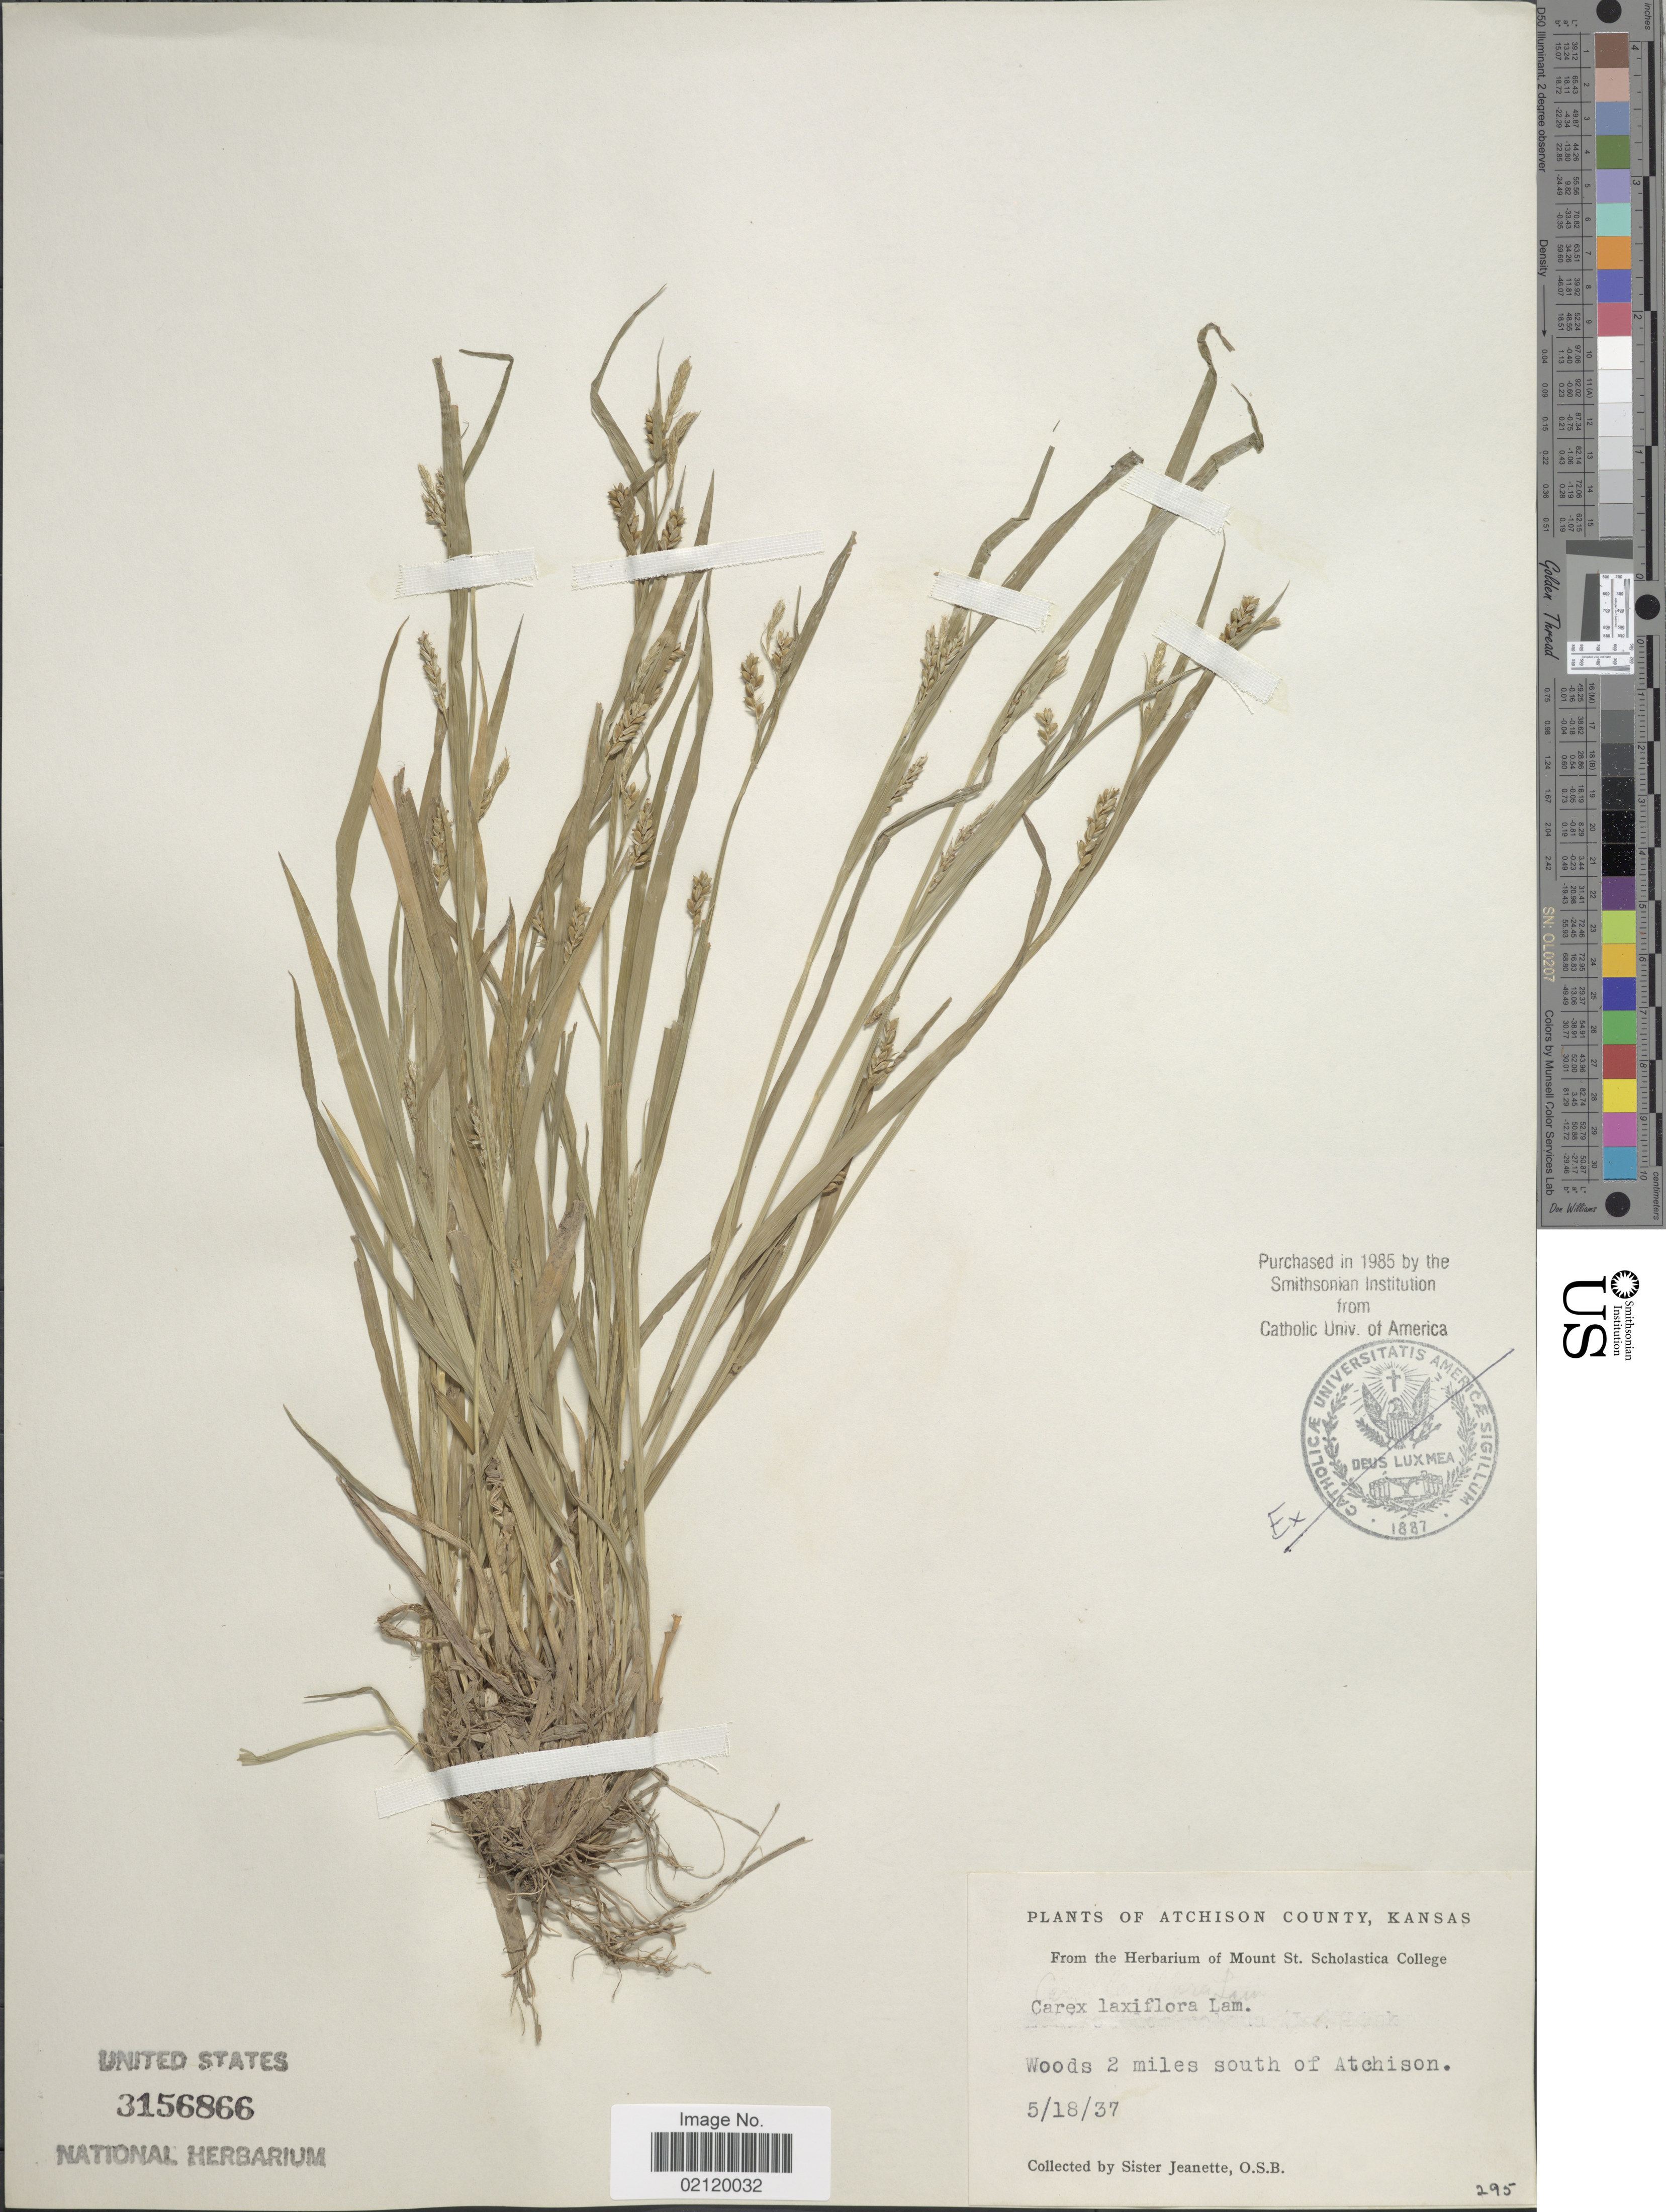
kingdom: Plantae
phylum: Tracheophyta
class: Liliopsida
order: Poales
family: Cyperaceae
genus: Carex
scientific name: Carex laxiflora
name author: Lam.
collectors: S. Jeanette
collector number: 295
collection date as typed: Transcribed d/m/y: 18/5/37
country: United States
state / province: Kansas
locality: Atchison County. Woods 2 miles south of Atchison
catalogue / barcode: US 3156866